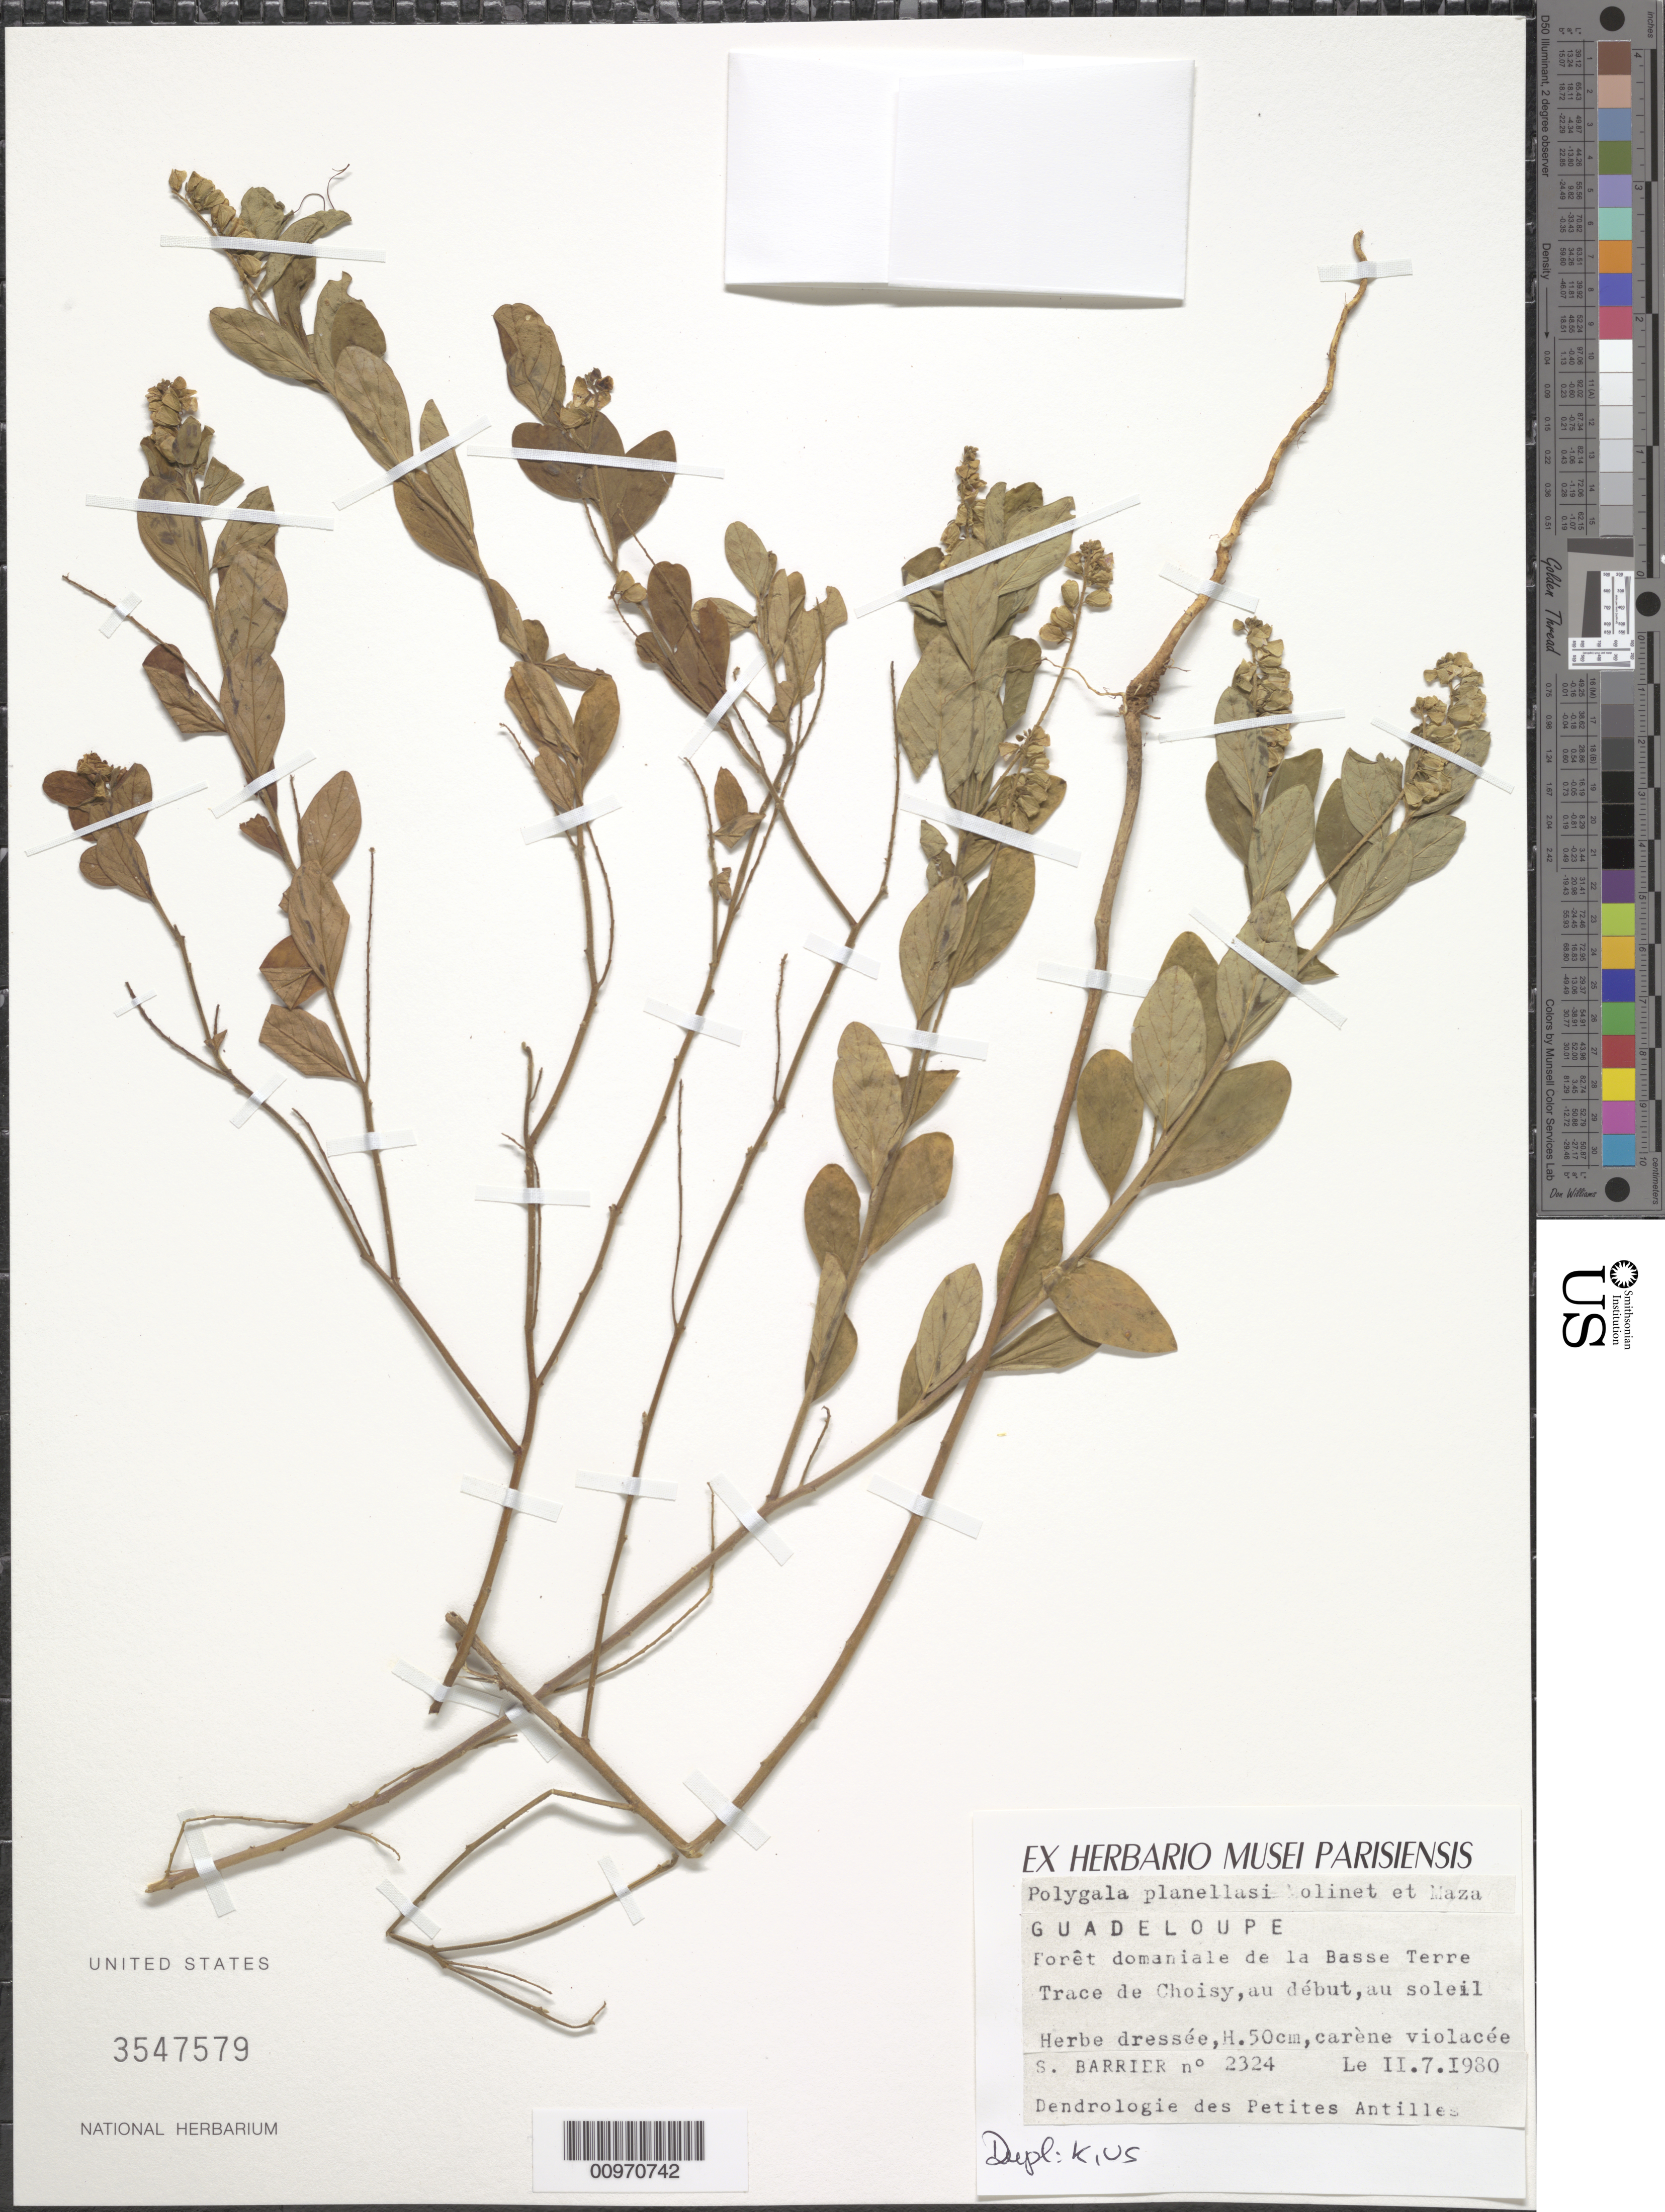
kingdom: Plantae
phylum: Tracheophyta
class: Magnoliopsida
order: Fabales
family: Polygalaceae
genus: Polygala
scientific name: Polygala planellasi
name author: Molinet & M. Gómez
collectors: S. Barrier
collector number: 2324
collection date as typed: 07 Feb 1980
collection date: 1980-02-07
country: Guadeloupe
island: Basse Terre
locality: La Basse Terre, Trace de Choisy, au début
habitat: Au soleil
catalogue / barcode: US 3547579